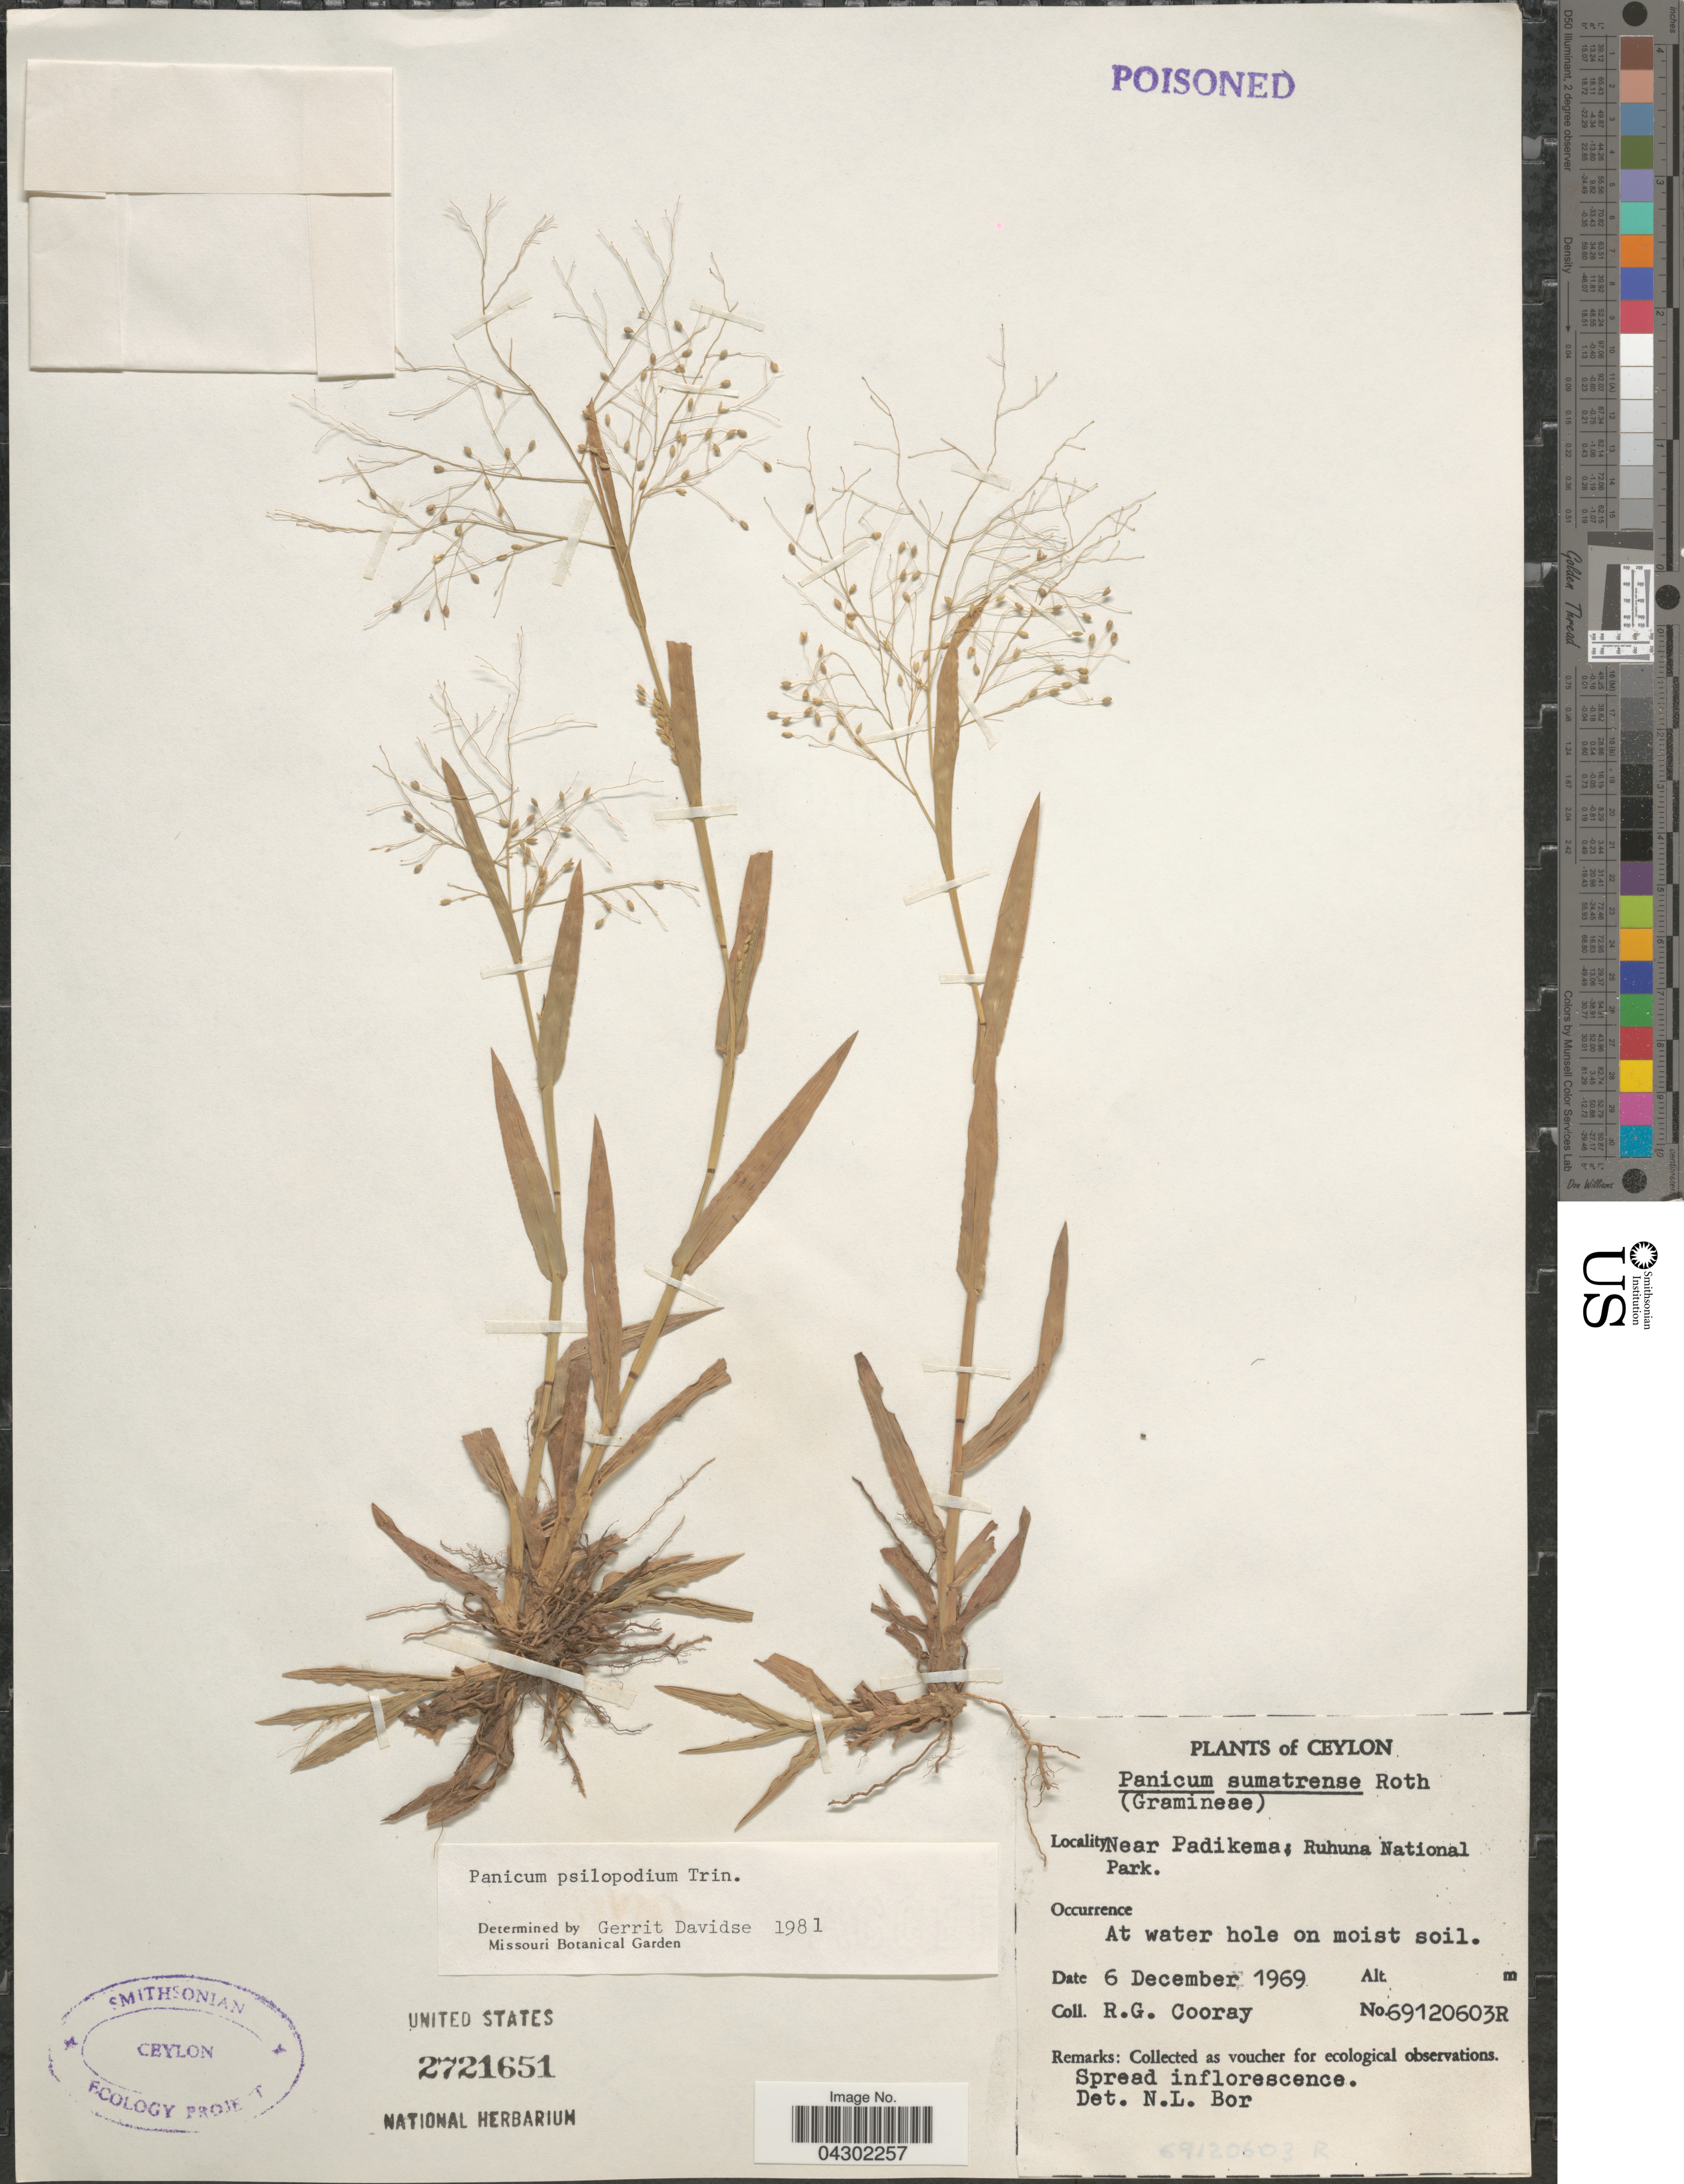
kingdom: Plantae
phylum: Tracheophyta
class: Liliopsida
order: Poales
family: Poaceae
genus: Panicum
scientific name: Panicum sumatrense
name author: P. Roth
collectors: R. Cooray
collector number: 69120603R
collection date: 1969-12-06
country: Sri Lanka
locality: Ceylon. Near Padikema; Ruhuna National Park.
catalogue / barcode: US 2721651